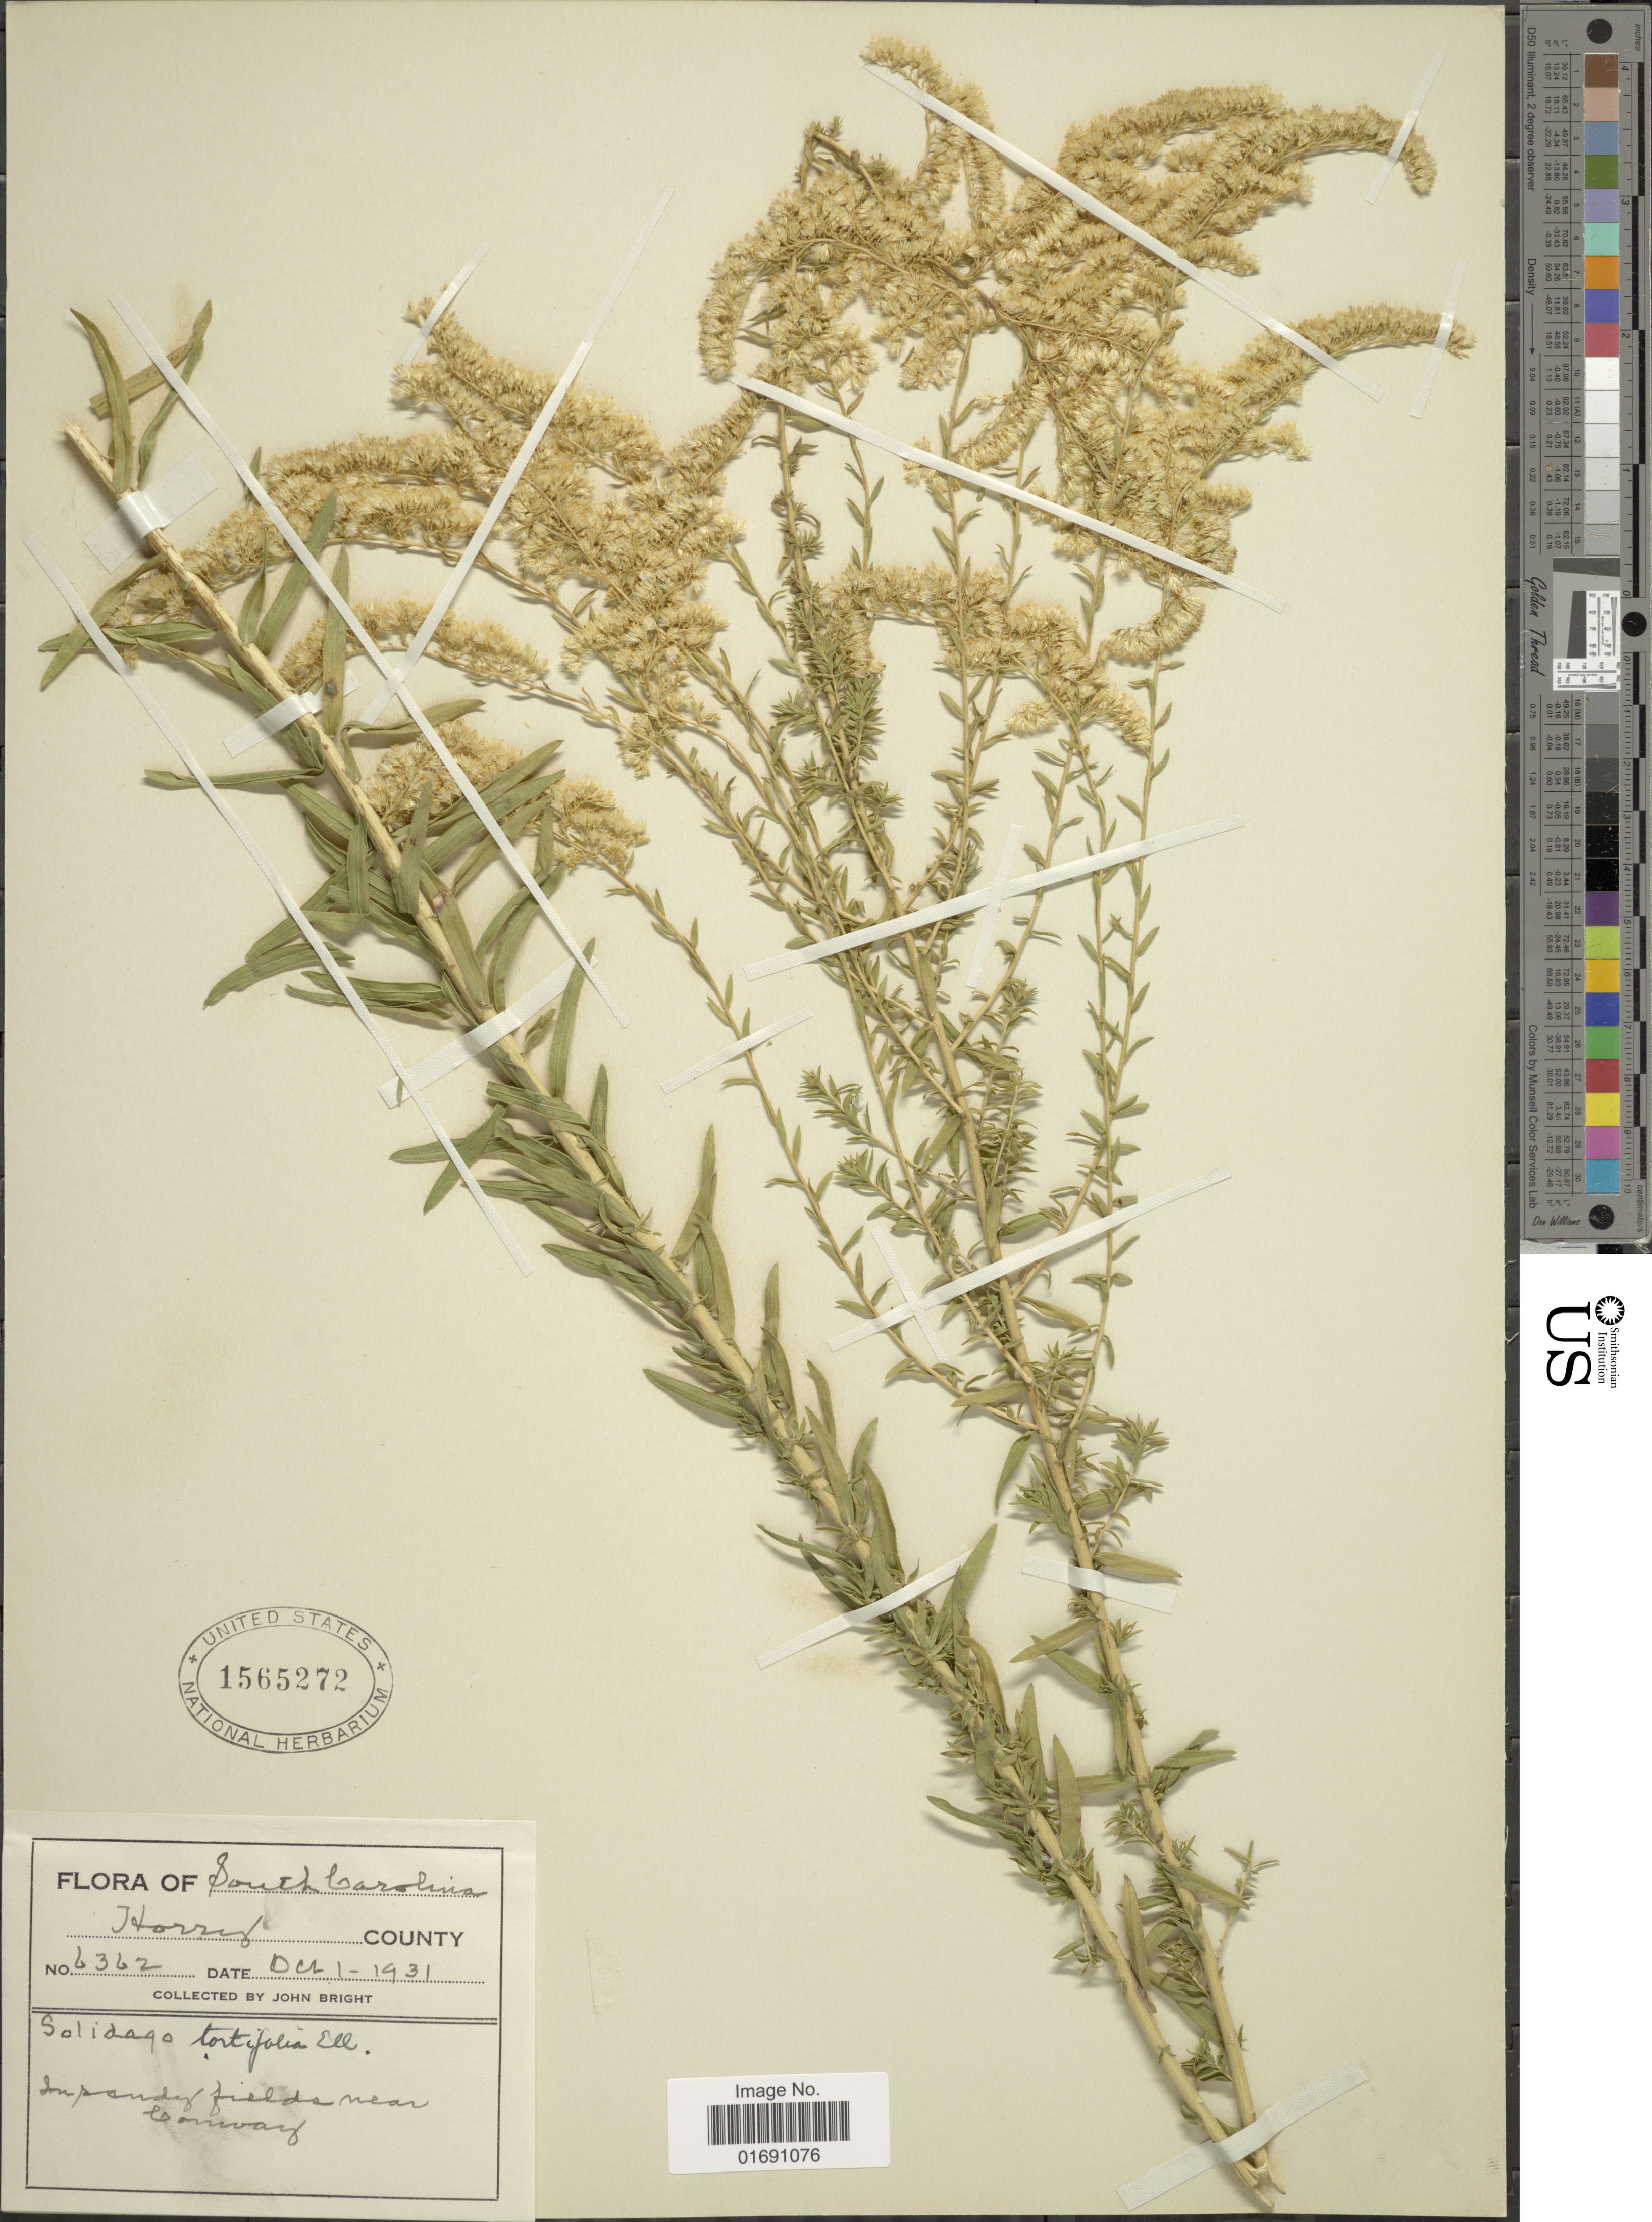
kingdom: Plantae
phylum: Tracheophyta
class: Magnoliopsida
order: Asterales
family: Asteraceae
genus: Solidago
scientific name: Solidago tortifolia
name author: Elliott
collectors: J. Bright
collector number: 6362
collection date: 1931-10-01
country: United States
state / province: South Carolina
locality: Harry County, In sandy fields near Conway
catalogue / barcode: US 1565272